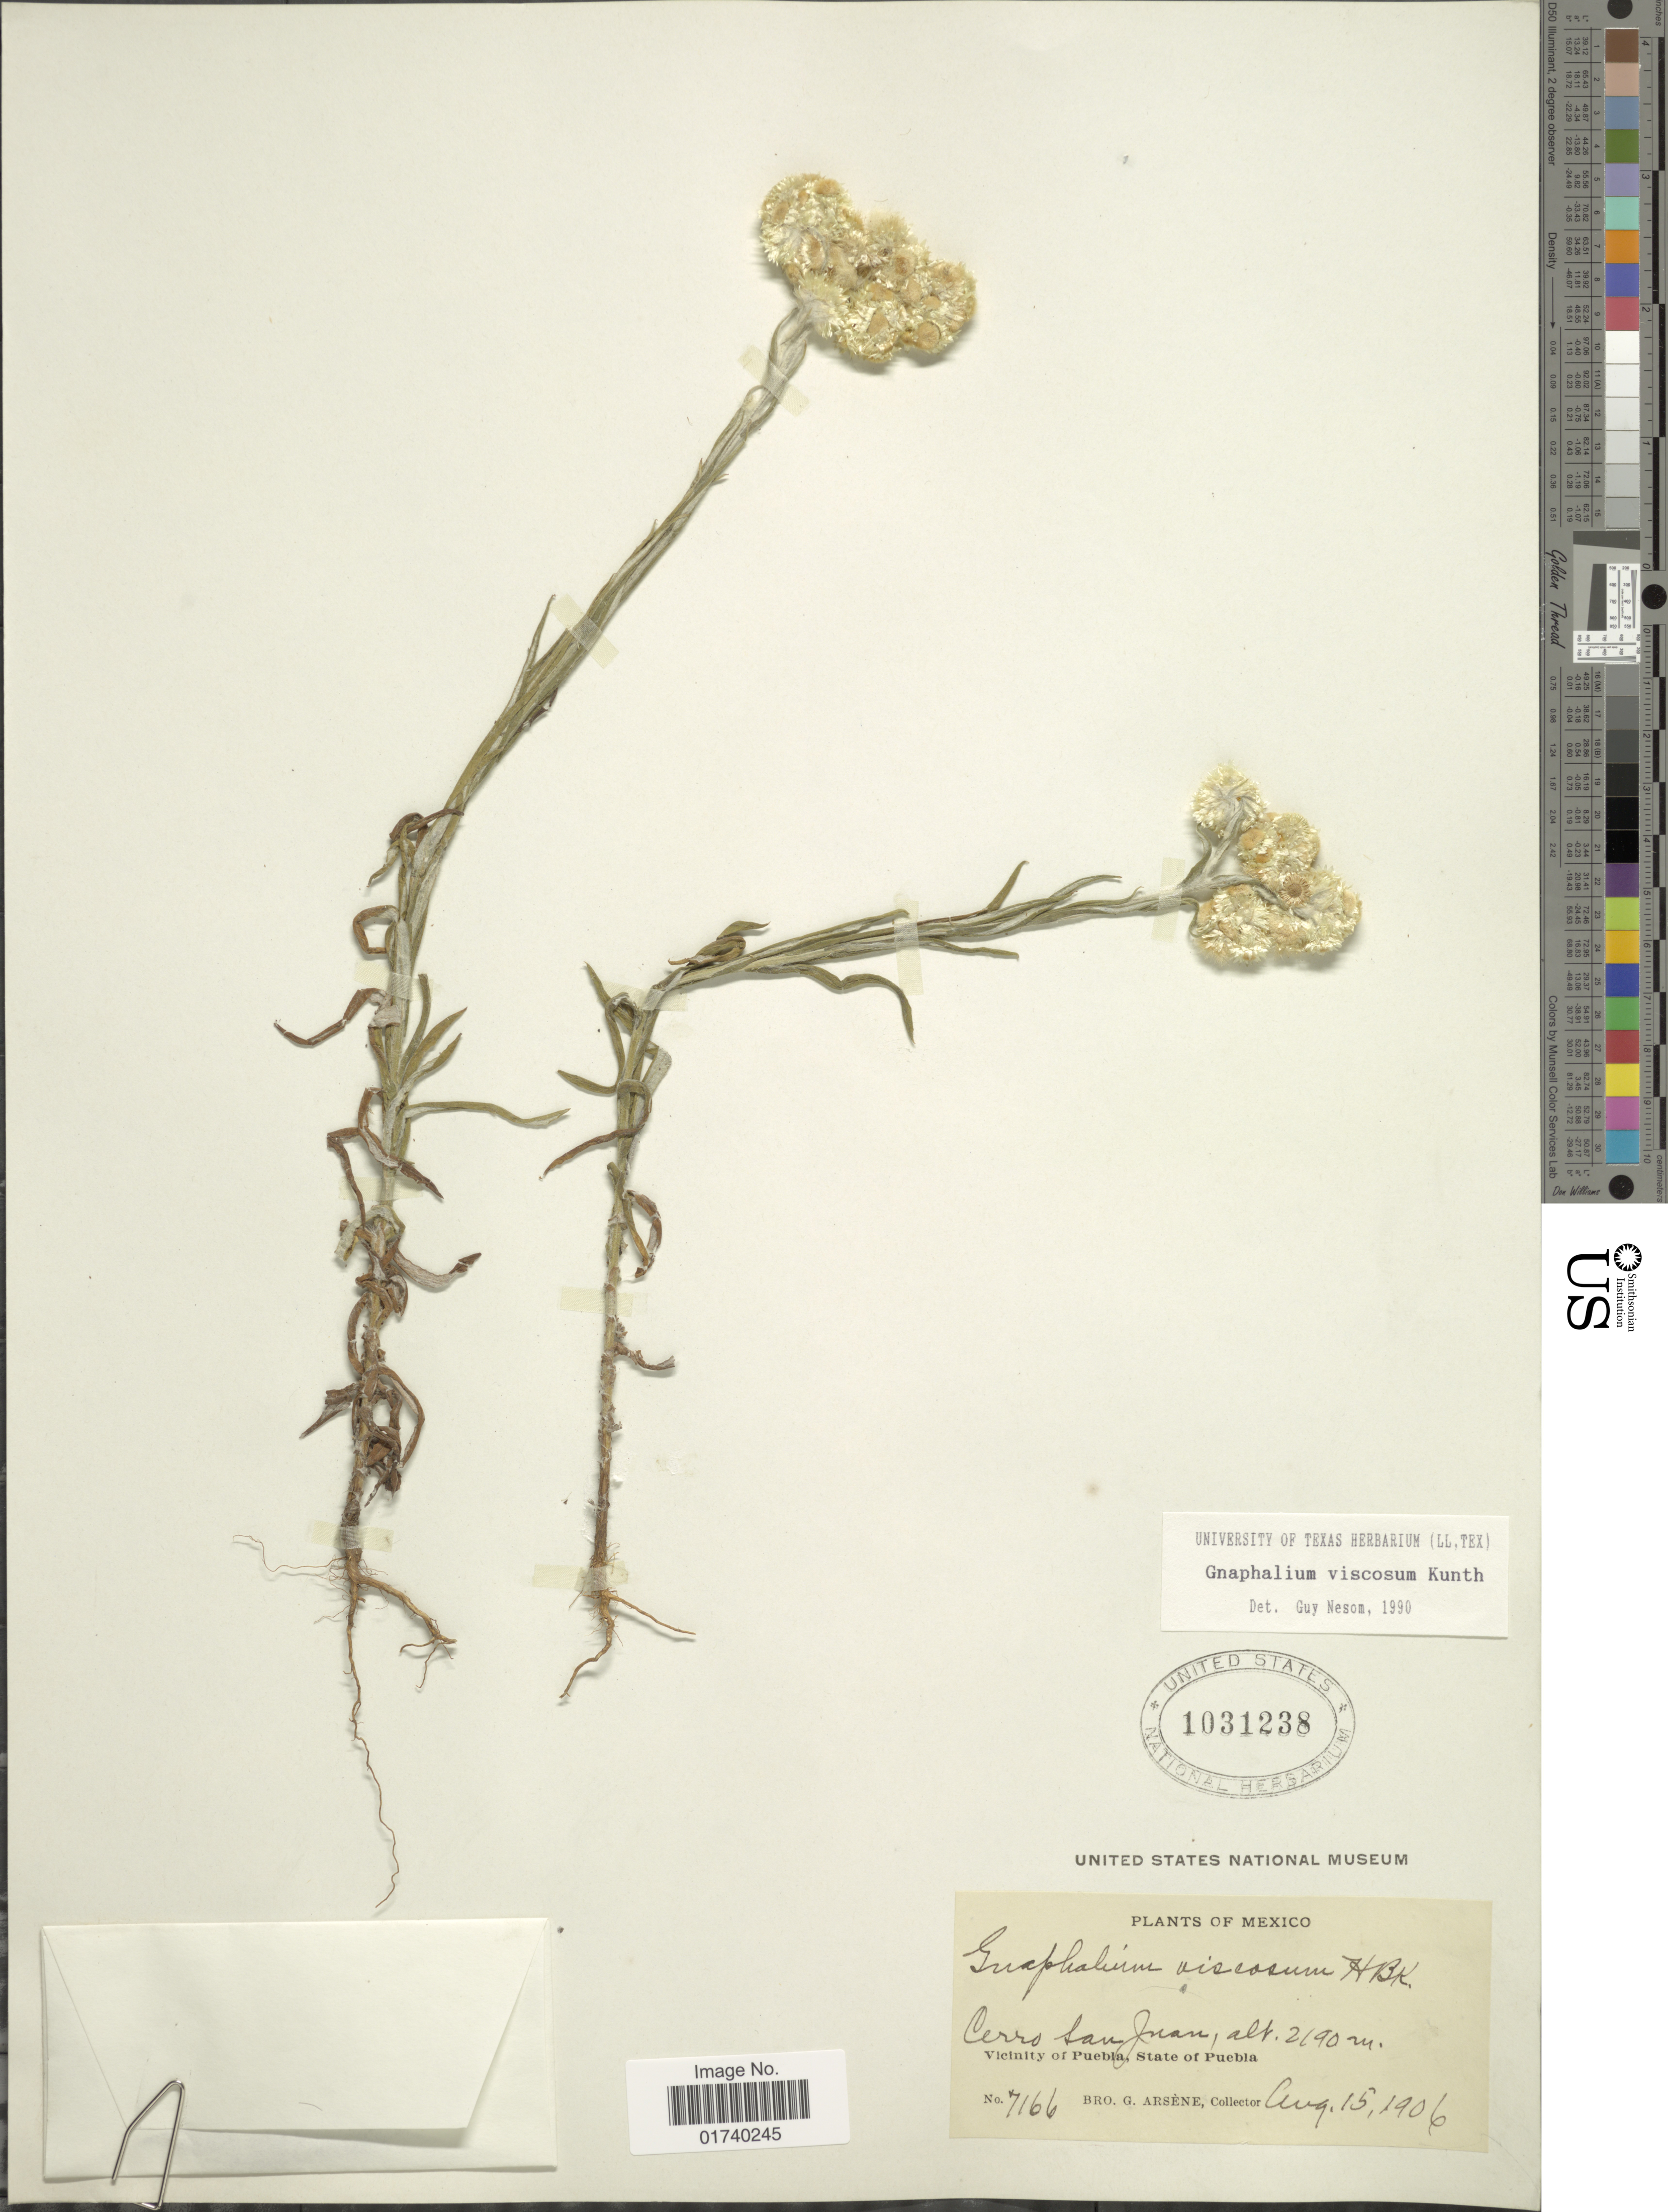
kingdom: Plantae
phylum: Tracheophyta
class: Magnoliopsida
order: Asterales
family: Asteraceae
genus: Pseudognaphalium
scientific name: Pseudognaphalium viscosum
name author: (Kunth) Anderb.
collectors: Bro. G. Arsène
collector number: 7166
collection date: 1906-08-15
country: Mexico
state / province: Puebla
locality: Cerro San Juan, Vicinity of Puebla, State of Puebla.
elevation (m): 2190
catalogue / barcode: US 1031238